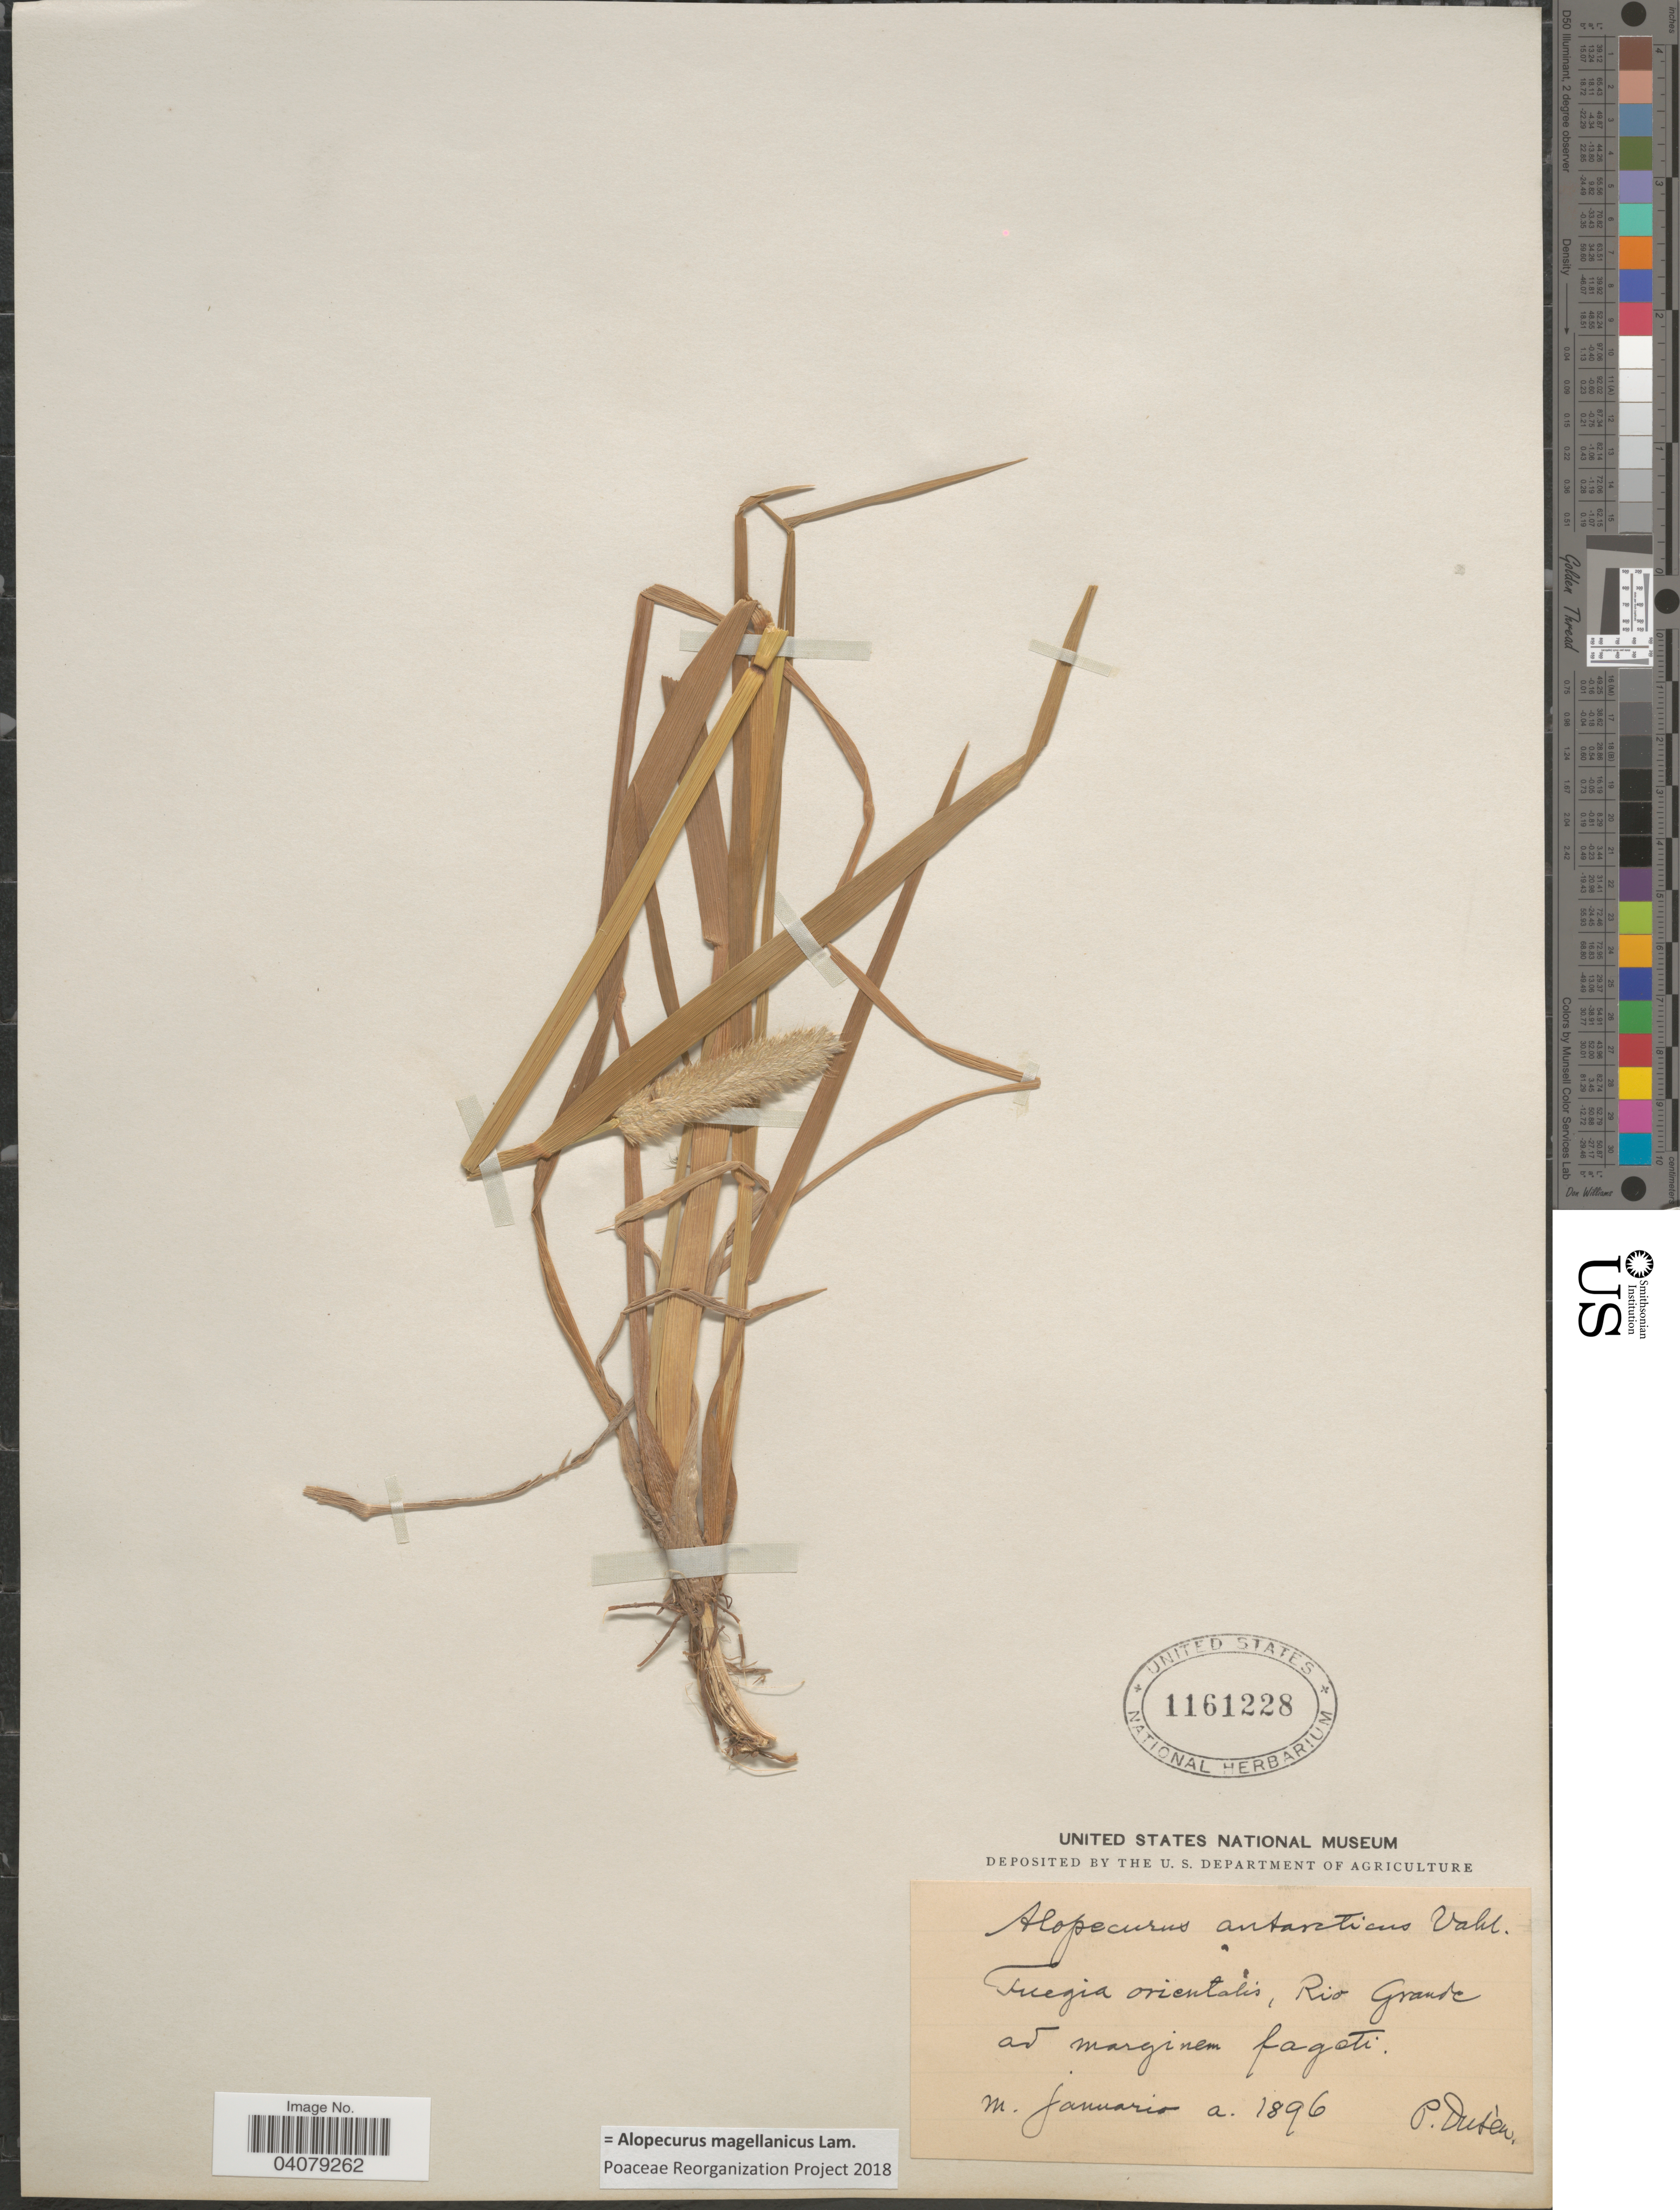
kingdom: Plantae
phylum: Tracheophyta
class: Liliopsida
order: Poales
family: Poaceae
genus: Alopecurus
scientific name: Alopecurus magellanicus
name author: Lam.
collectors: P. Dusén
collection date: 1896-01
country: Chile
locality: Fuegia orientalis, Rio Grande ad marginem fagoti.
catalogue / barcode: US 1161228